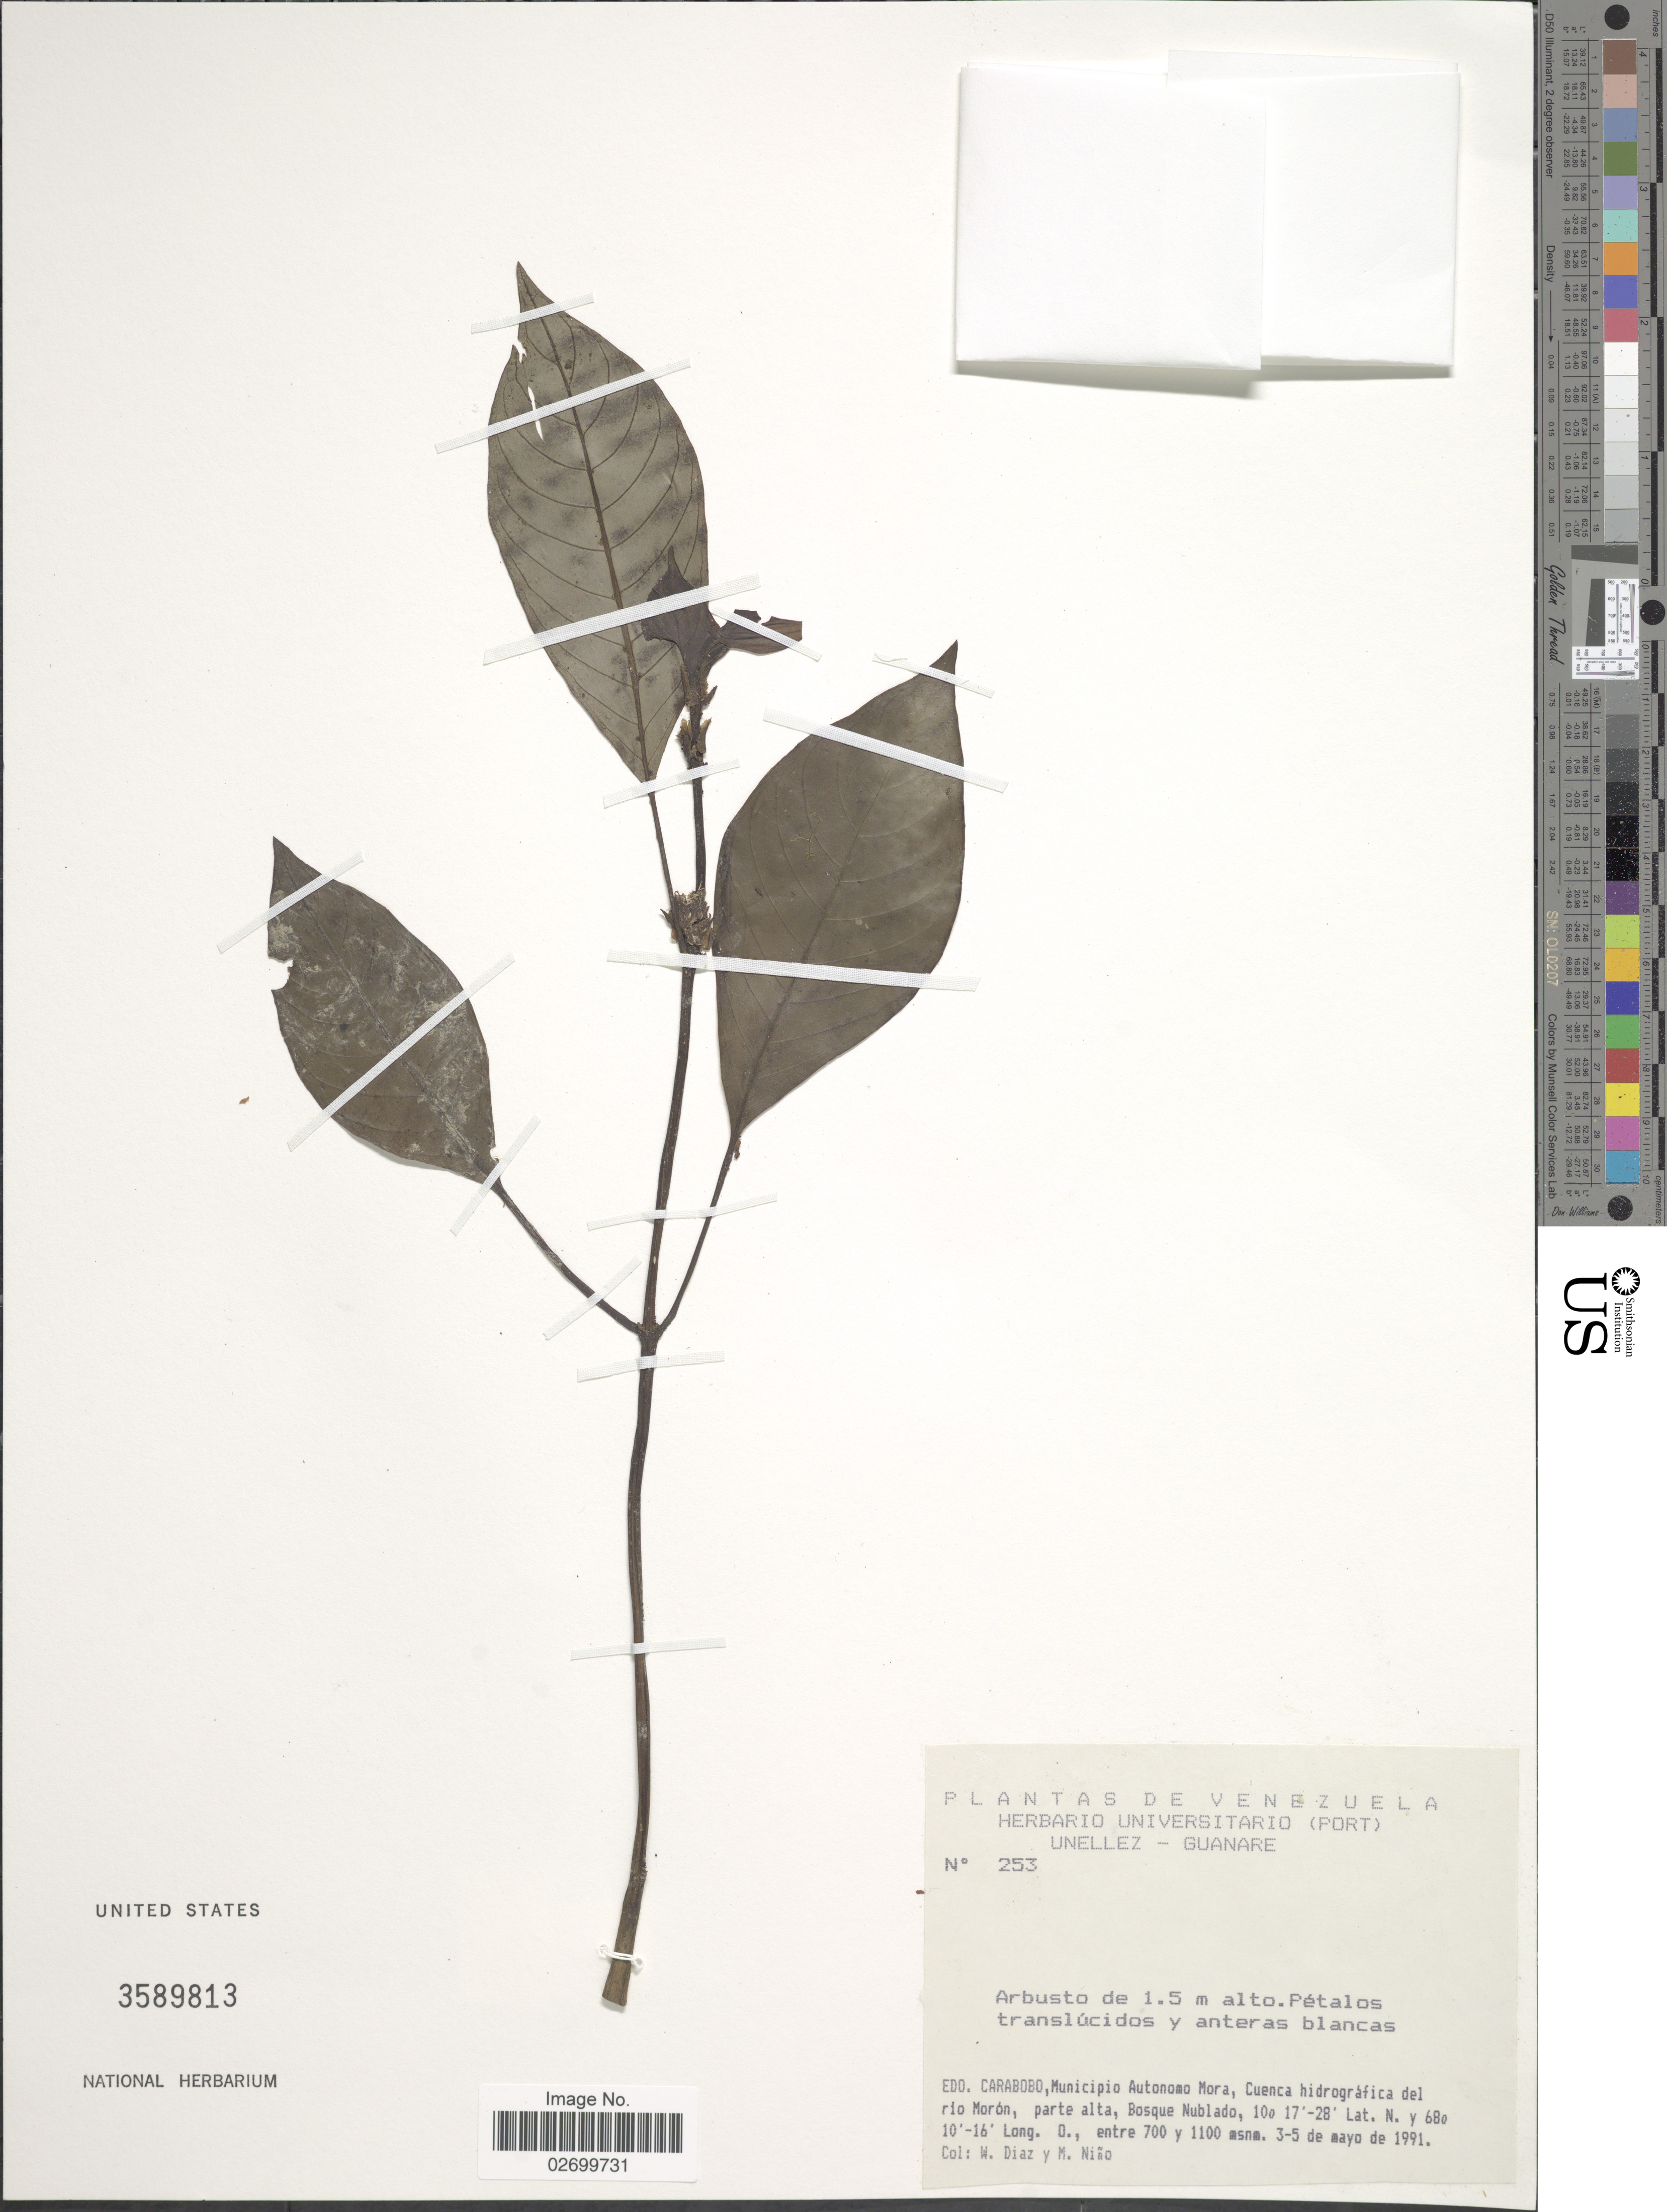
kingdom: Plantae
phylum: Tracheophyta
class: Magnoliopsida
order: Gentianales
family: Rubiaceae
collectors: W. Díaz P. & S. M. Niño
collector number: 253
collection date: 1991-05-03/1991-05-05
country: Venezuela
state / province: Carabobo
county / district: Juan José Mora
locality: Cuenca hidrográfica del rio Morón, parte alta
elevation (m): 700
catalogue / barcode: US 3589813